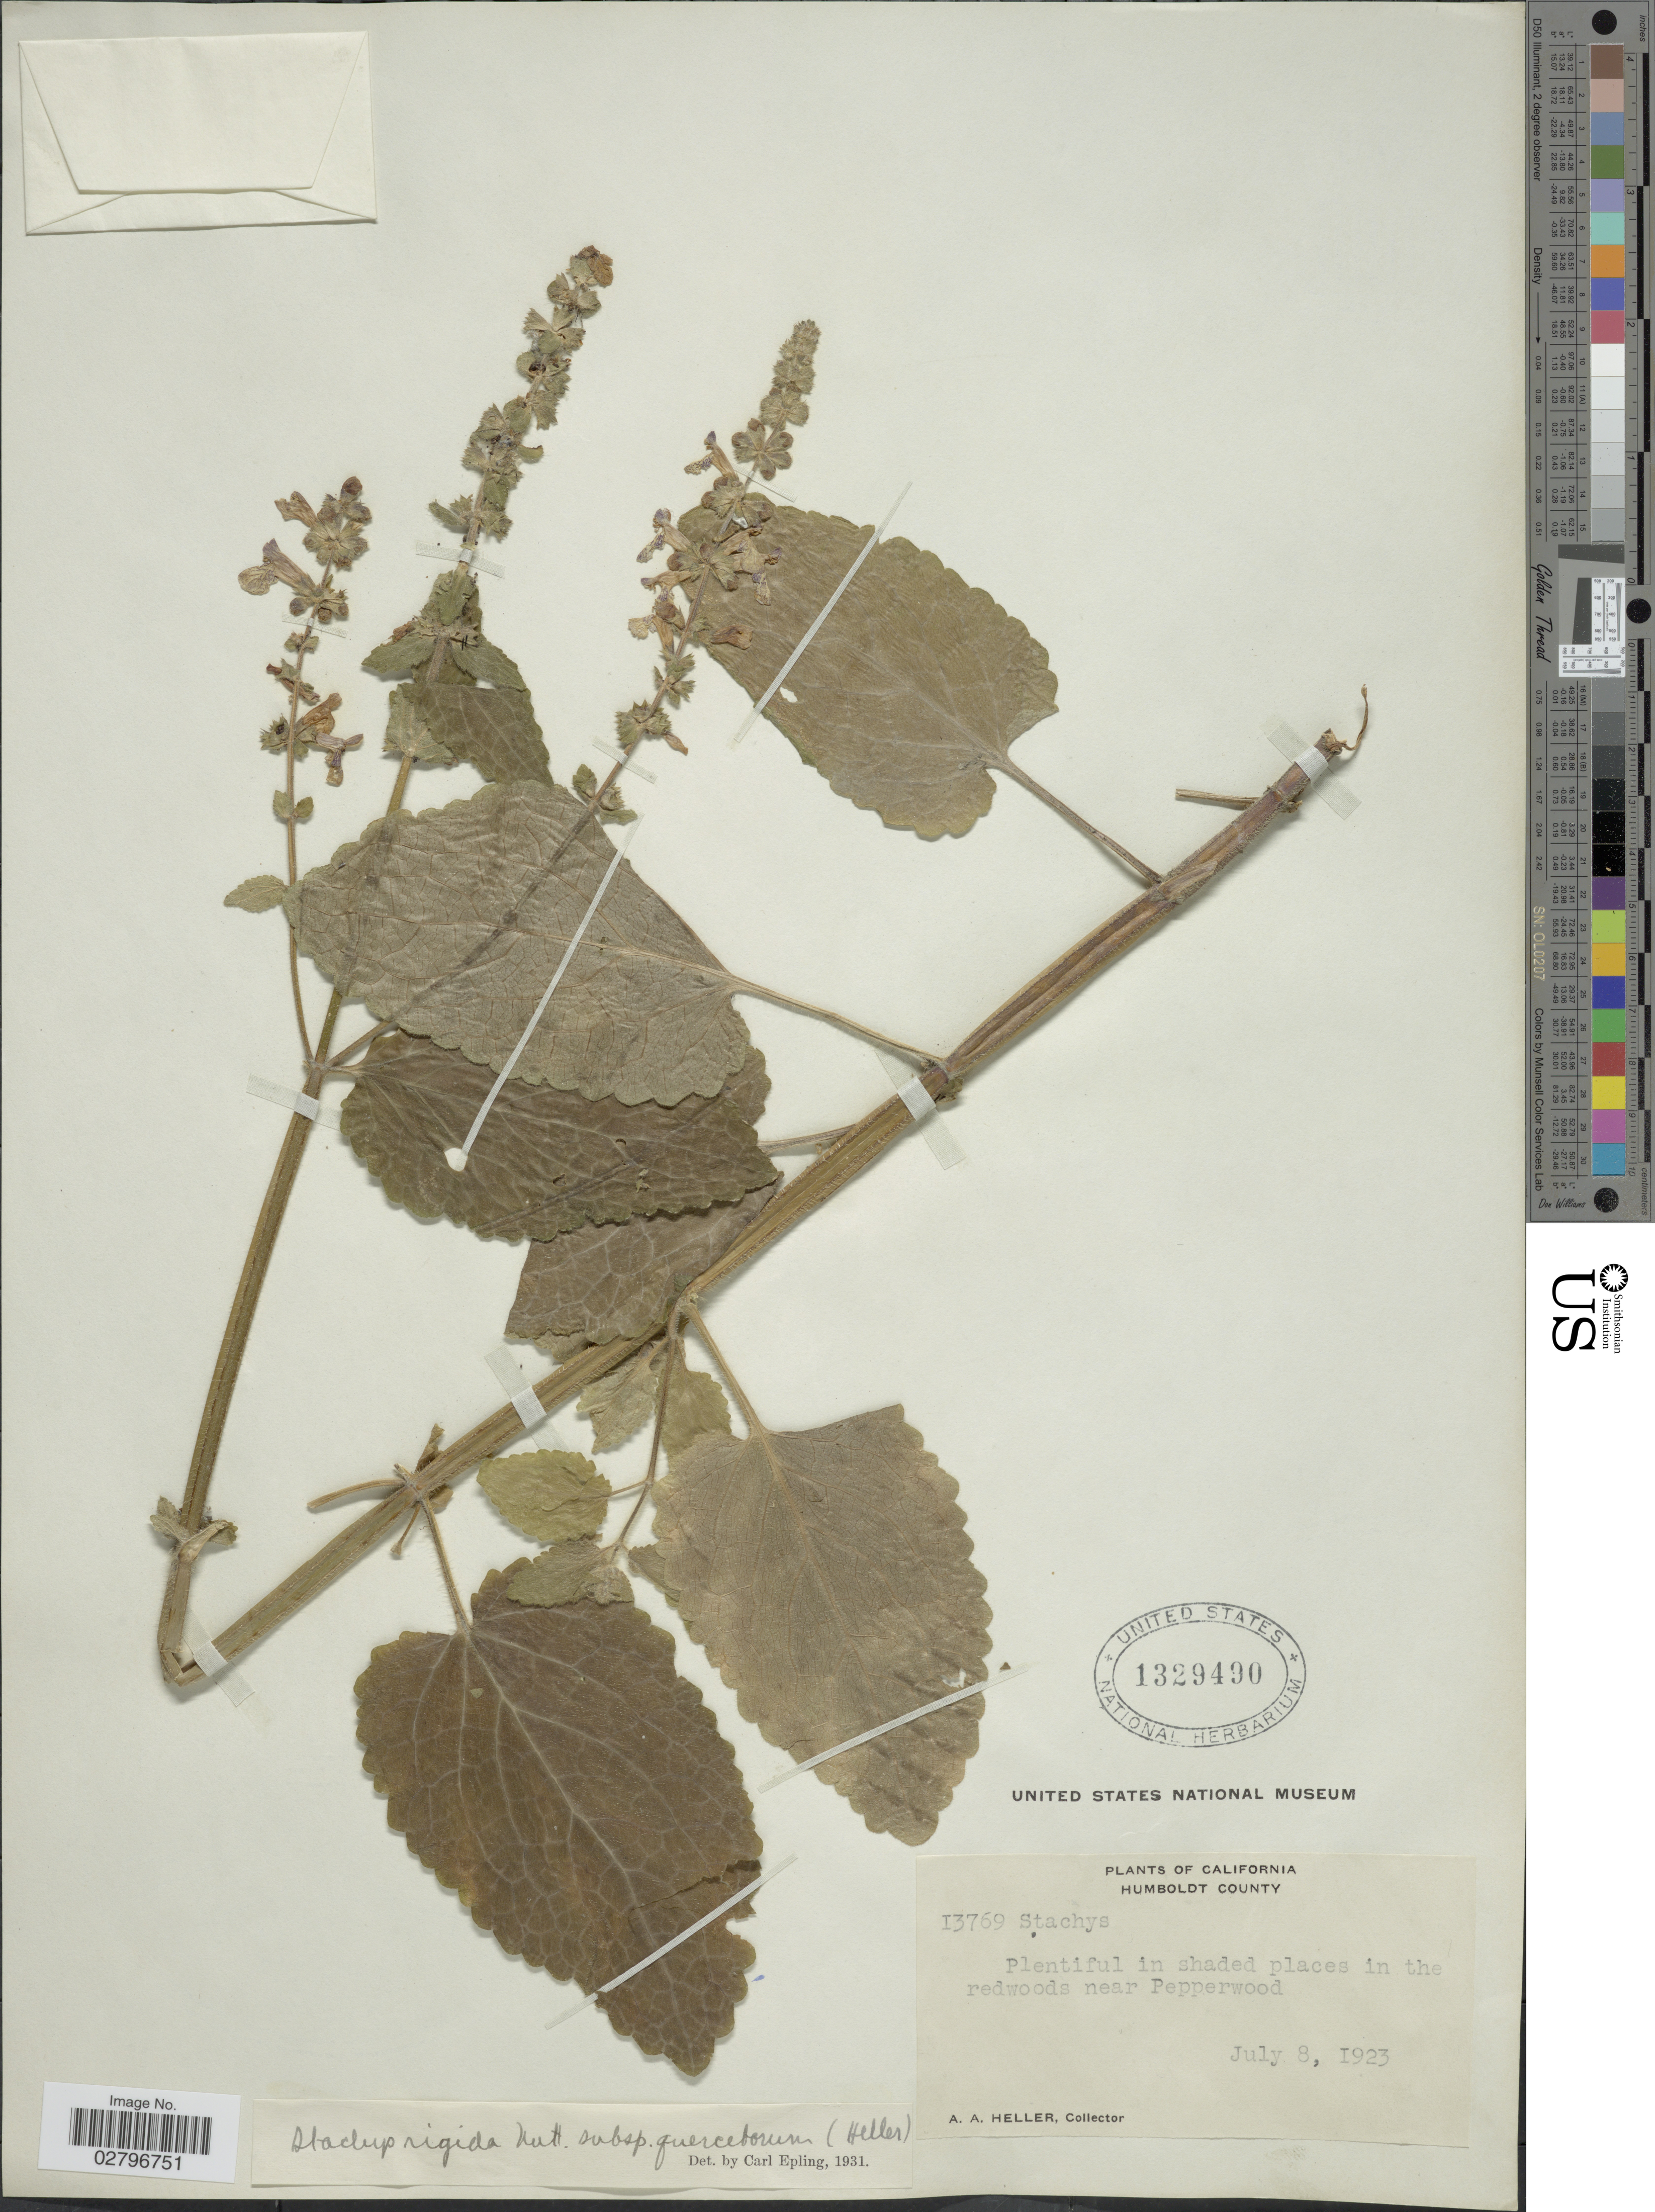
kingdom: Plantae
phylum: Tracheophyta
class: Magnoliopsida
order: Lamiales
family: Lamiaceae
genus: Stachys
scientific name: Stachys rigida subsp. quercetorum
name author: (A. Heller) Epling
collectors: A. A. Heller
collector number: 13769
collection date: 1923-07-08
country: United States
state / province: California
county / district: Humboldt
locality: Humboldt County, Plentiful in shaded places in the redwoods near Pepperwood.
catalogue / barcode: US 1329490